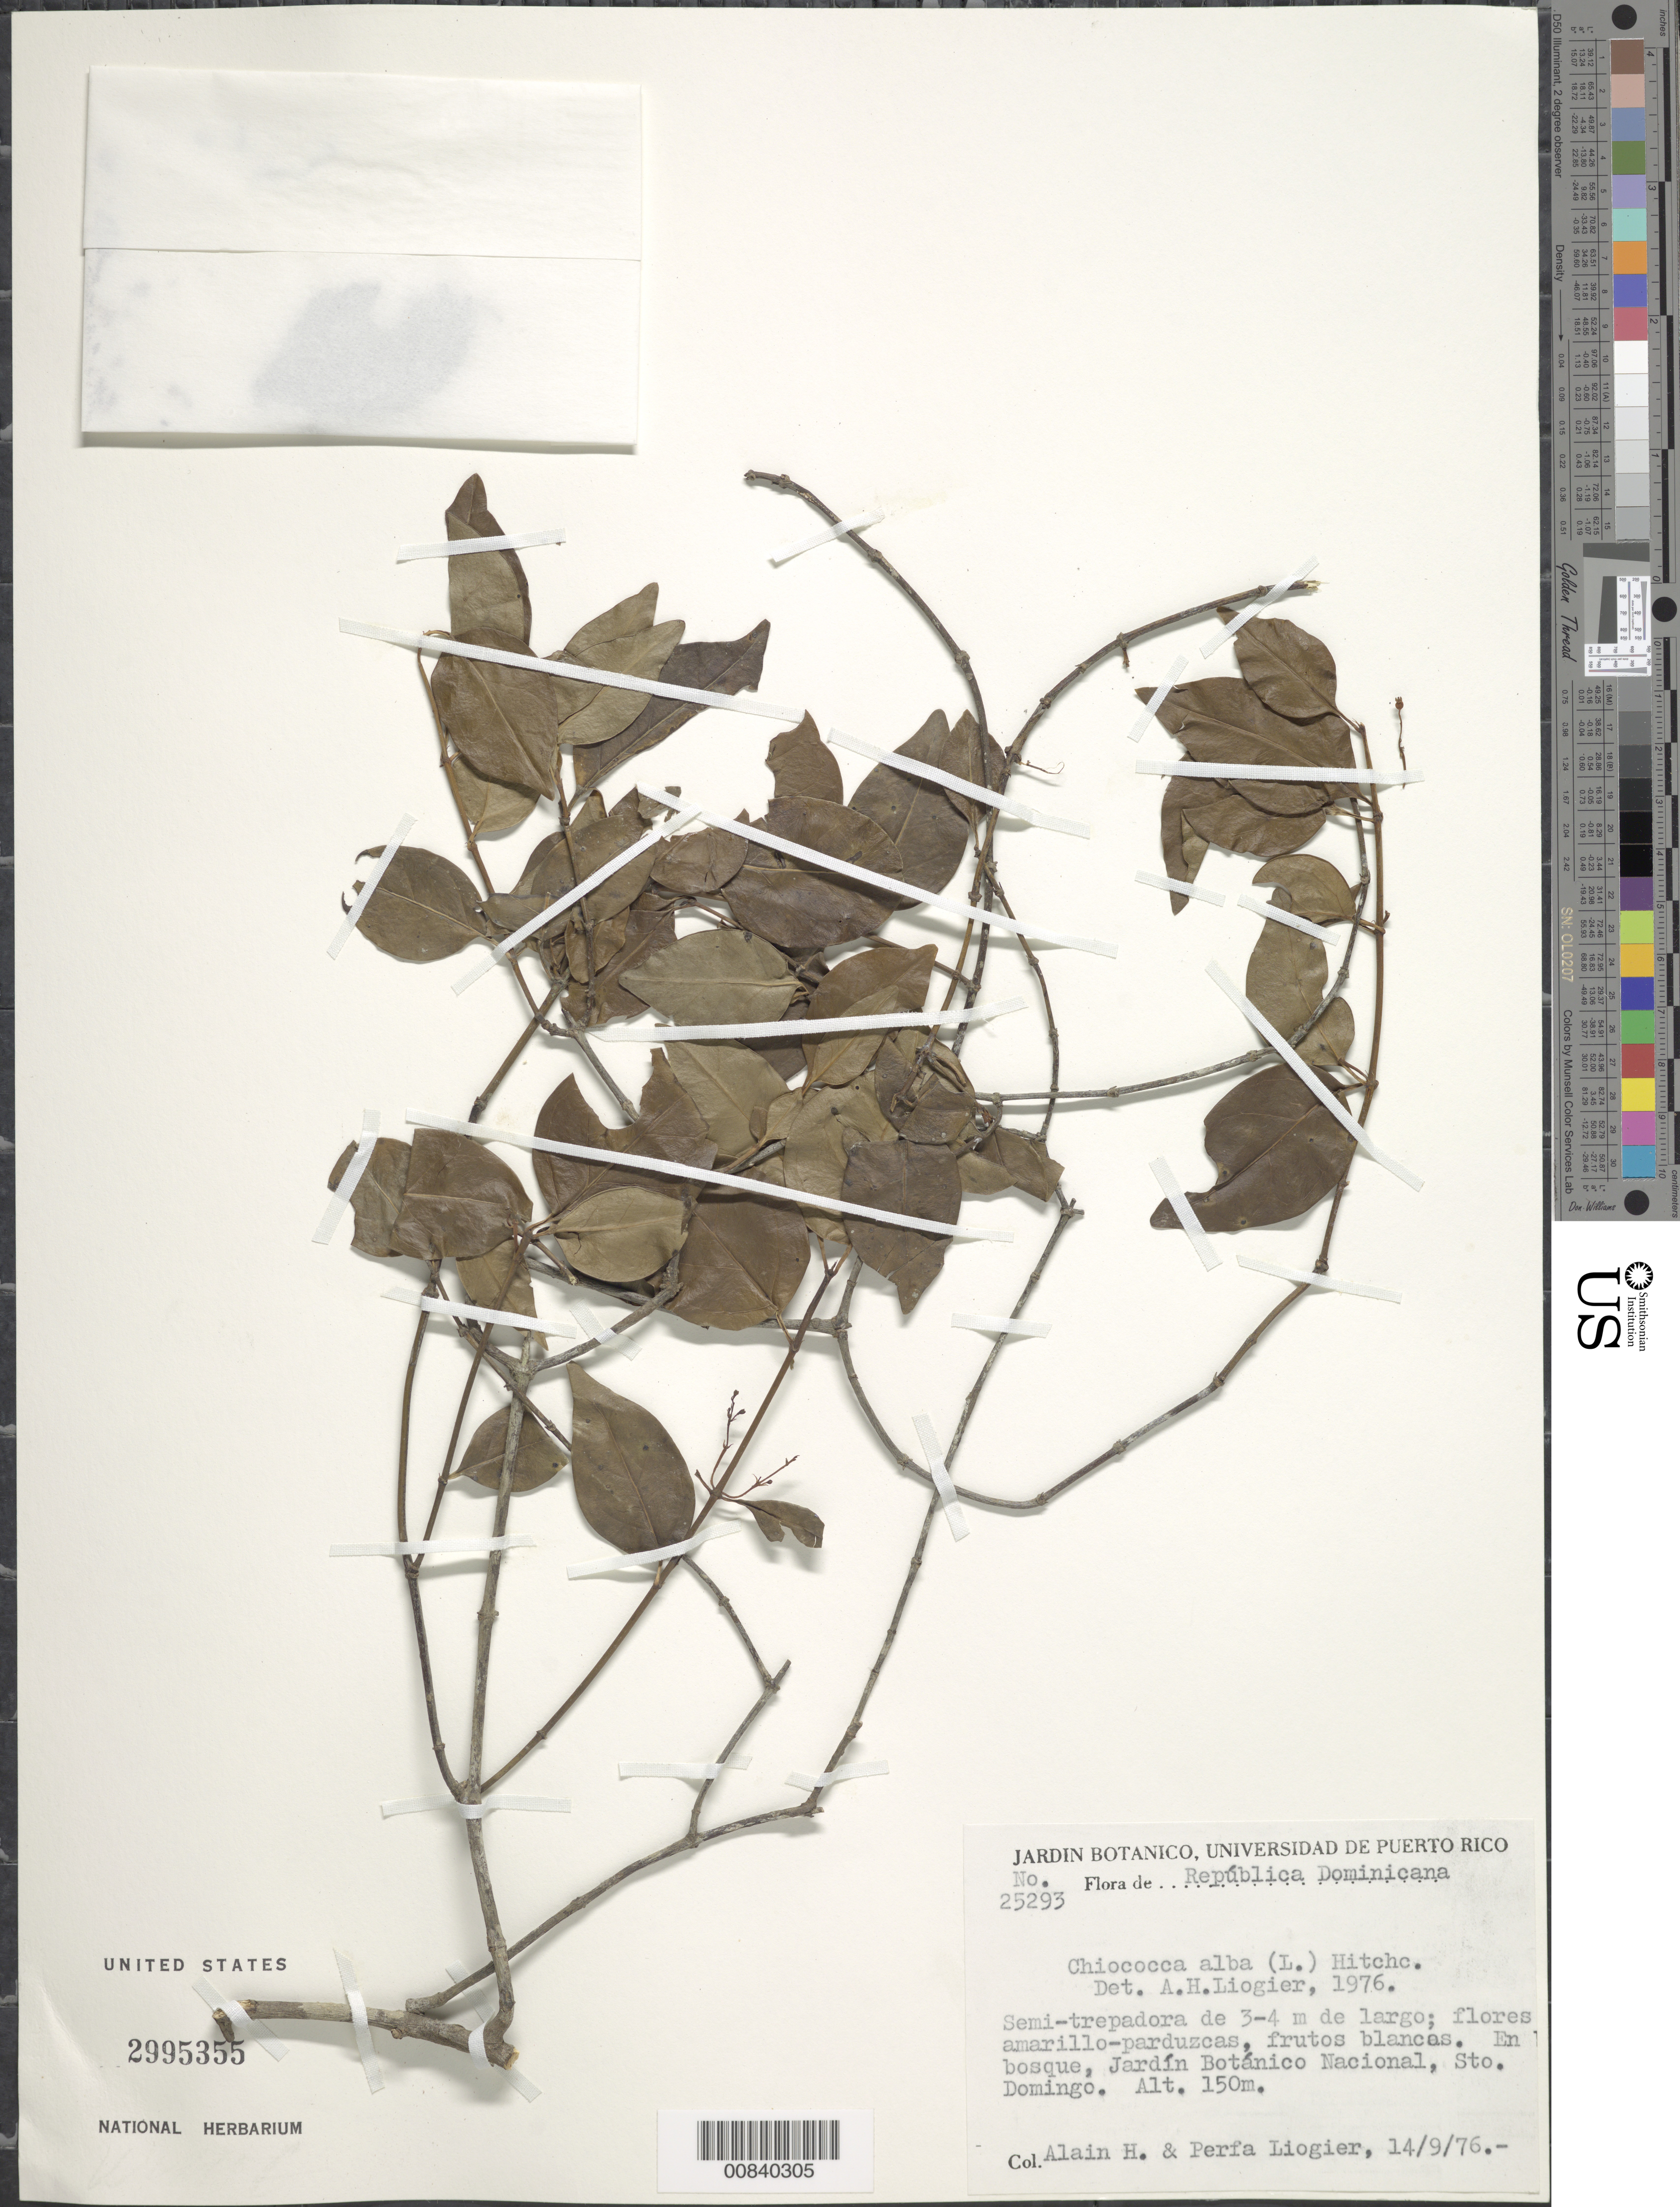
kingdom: Plantae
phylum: Tracheophyta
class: Magnoliopsida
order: Gentianales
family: Rubiaceae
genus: Chiococca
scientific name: Chiococca alba subsp. alba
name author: (L.) Hitchc.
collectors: A. H. Liogier & M. P. Liogier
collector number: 25293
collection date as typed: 14 Sep 1976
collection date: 1976-09-14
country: Dominican Republic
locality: Jardín Botánico Nacional, Sto. Domingo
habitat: En bosque, botanical garden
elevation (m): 150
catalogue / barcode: US 2995355